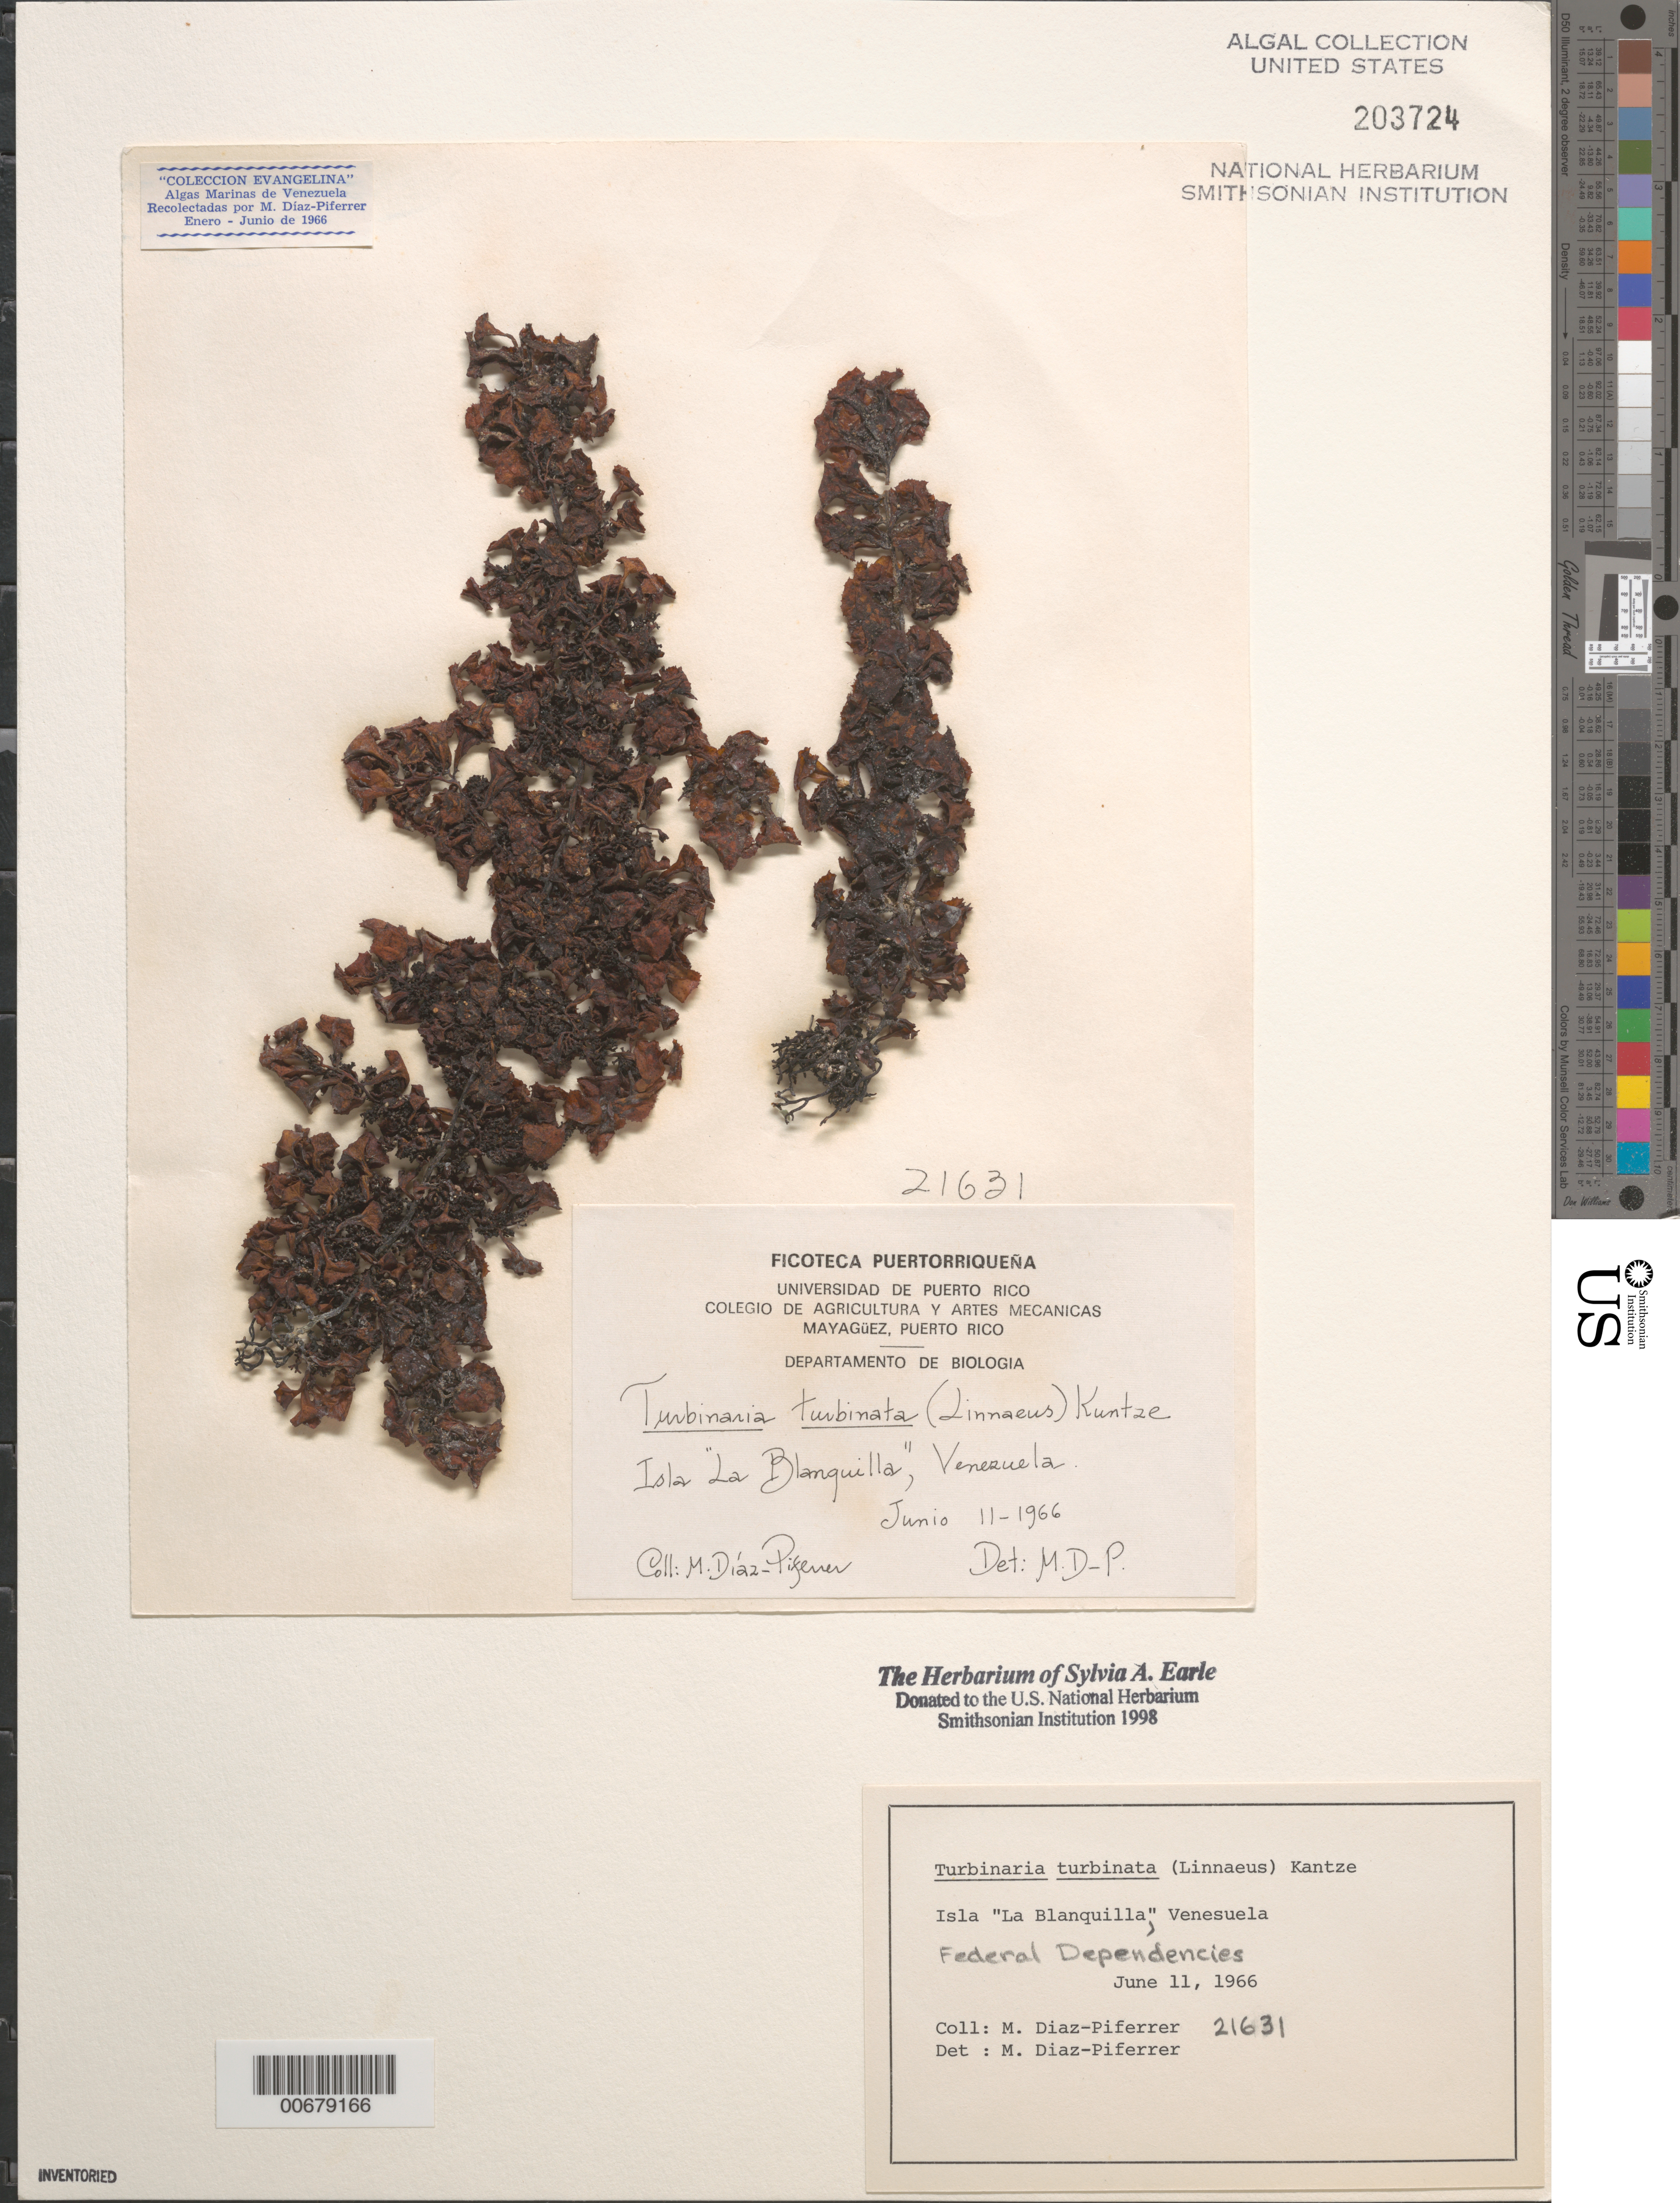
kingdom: Chromista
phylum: Ochrophyta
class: Phaeophyceae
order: Fucales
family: Sargassaceae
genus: Turbinaria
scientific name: Turbinaria turbinata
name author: (L.) Kuntze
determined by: Diaz-Piferrer, M.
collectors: M. Diaz-Piferrer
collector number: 21631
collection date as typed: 11 Jun 1966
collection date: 1966-06-11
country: Venezuela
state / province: Dependencias Federales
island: Isla La Blanquilla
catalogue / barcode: US 203724